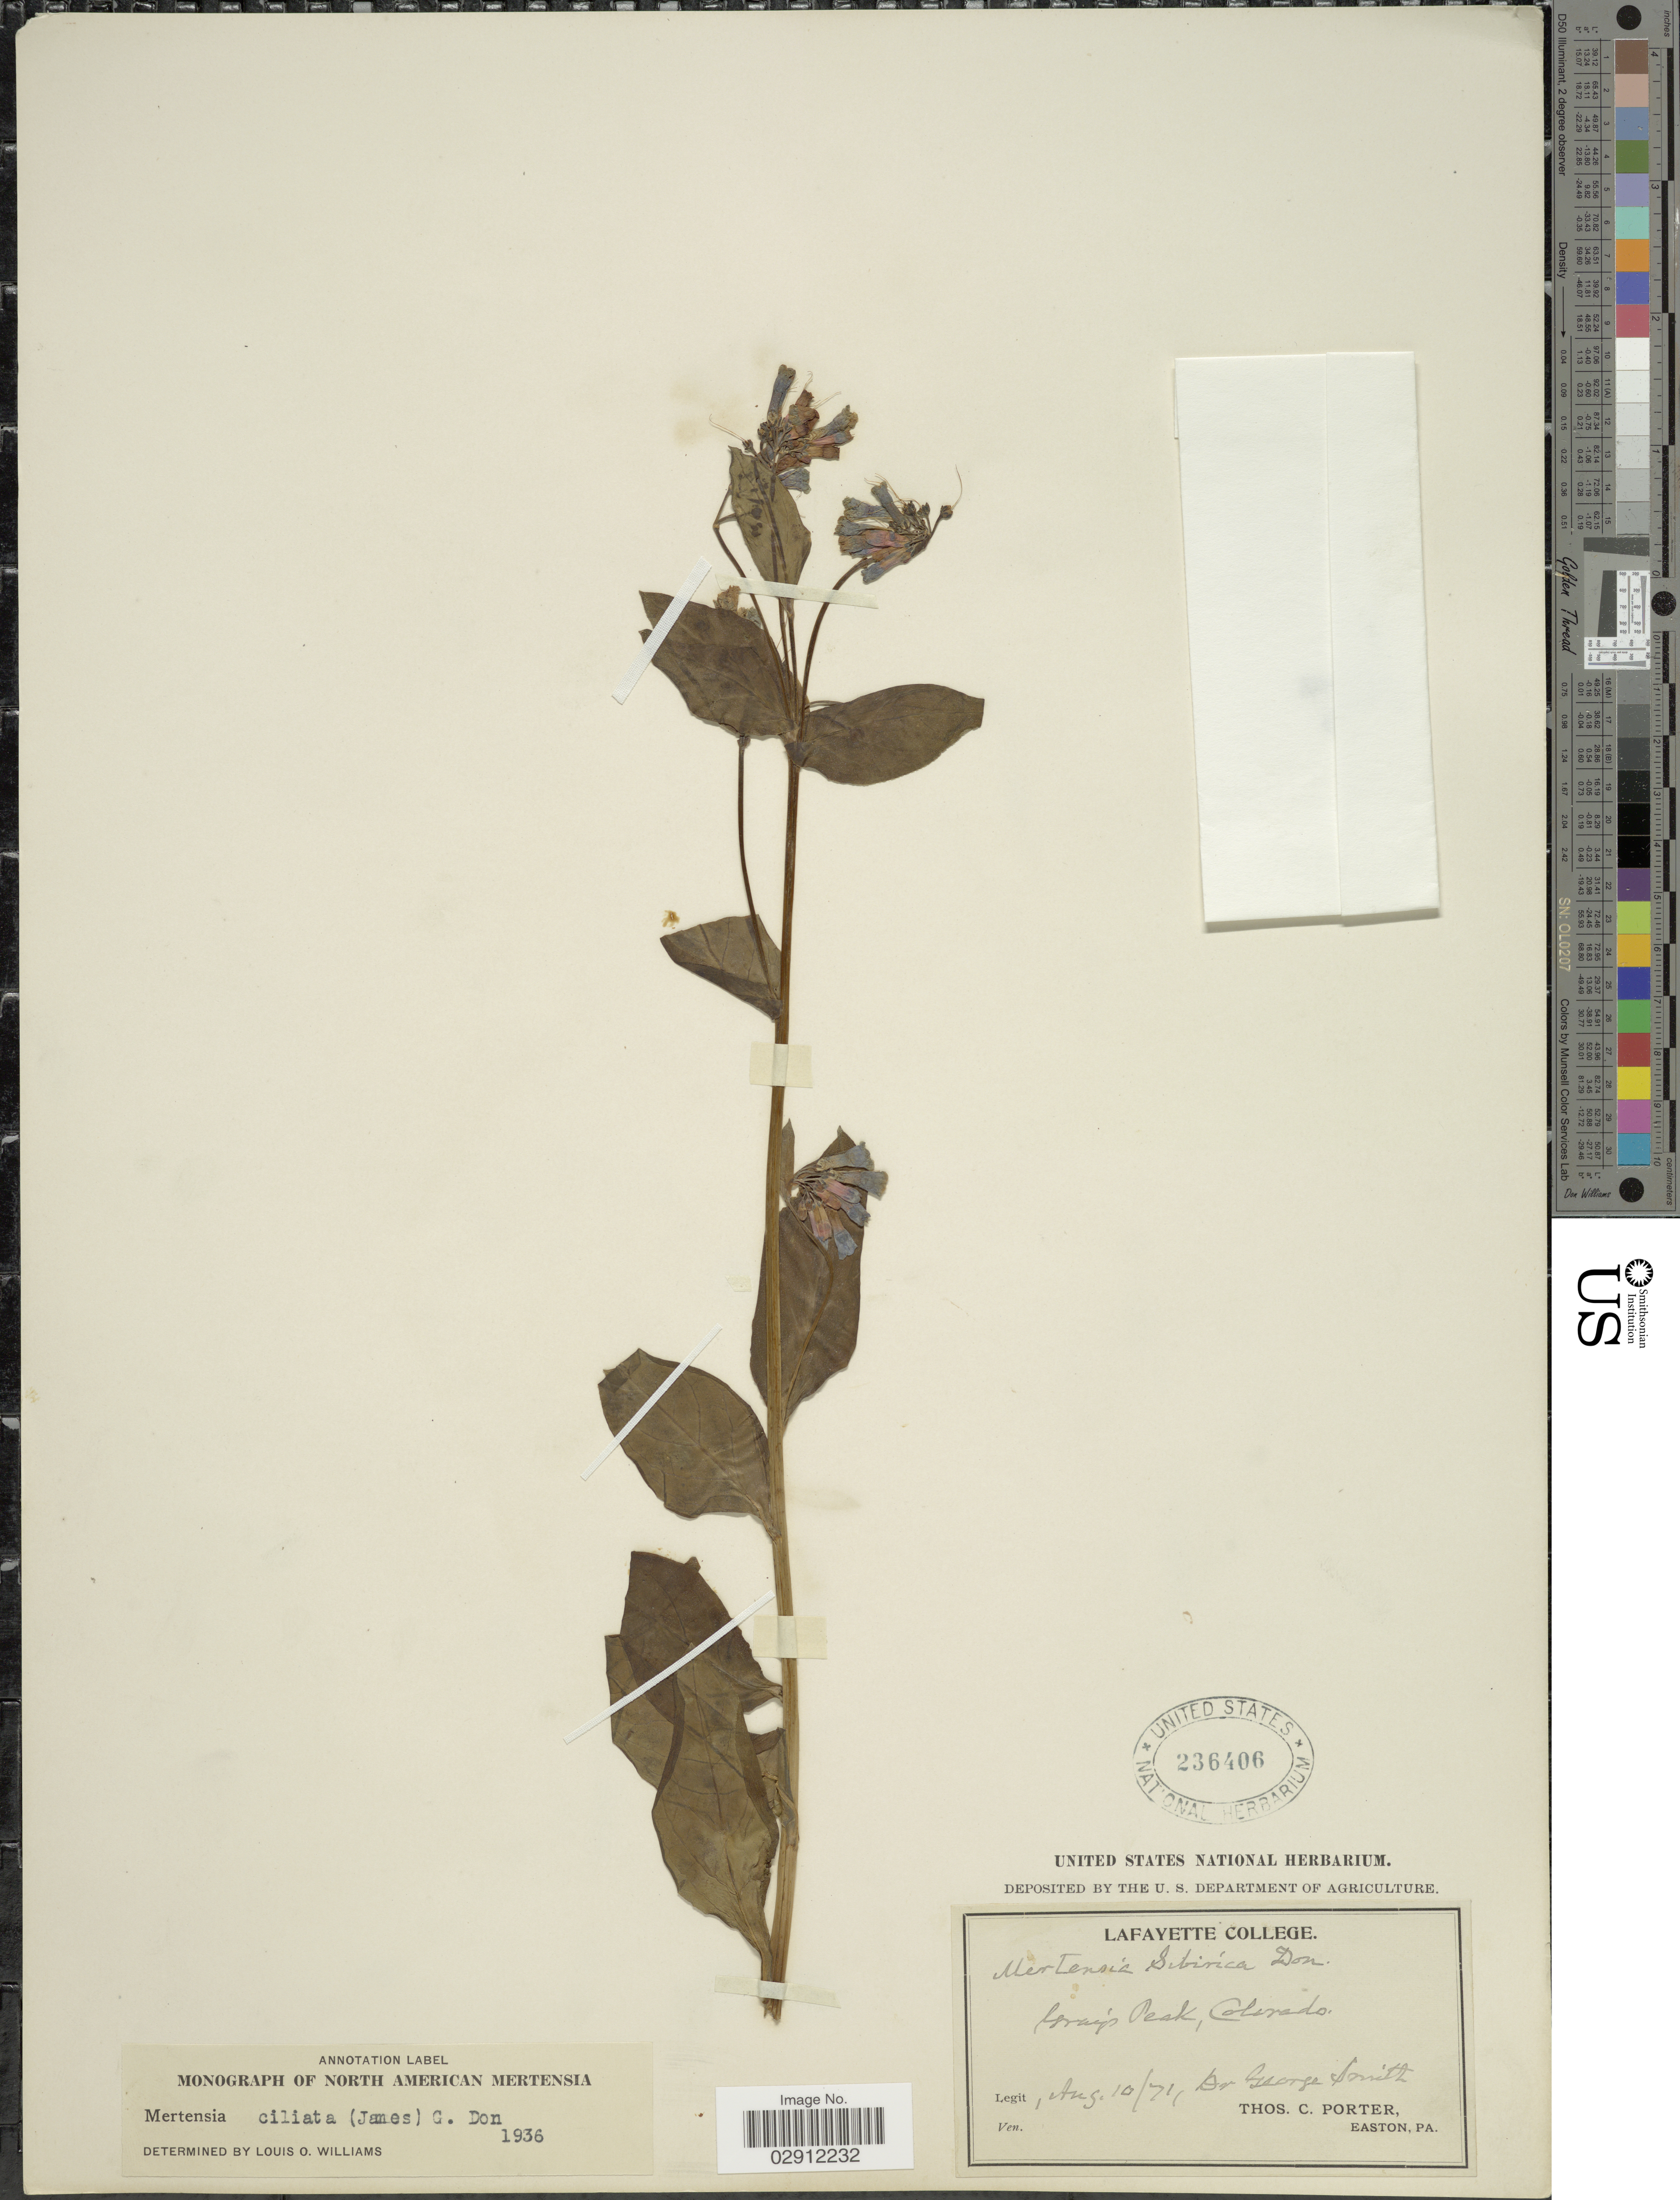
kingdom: Plantae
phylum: Tracheophyta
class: Magnoliopsida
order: Boraginales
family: Boraginaceae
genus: Mertensia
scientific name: Mertensia ciliata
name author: (James) G. Don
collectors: Geo. L. Smith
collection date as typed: Transcribed d/m/y: 10/8/71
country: United States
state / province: Colorado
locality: Gray's Peak.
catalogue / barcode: US 236406